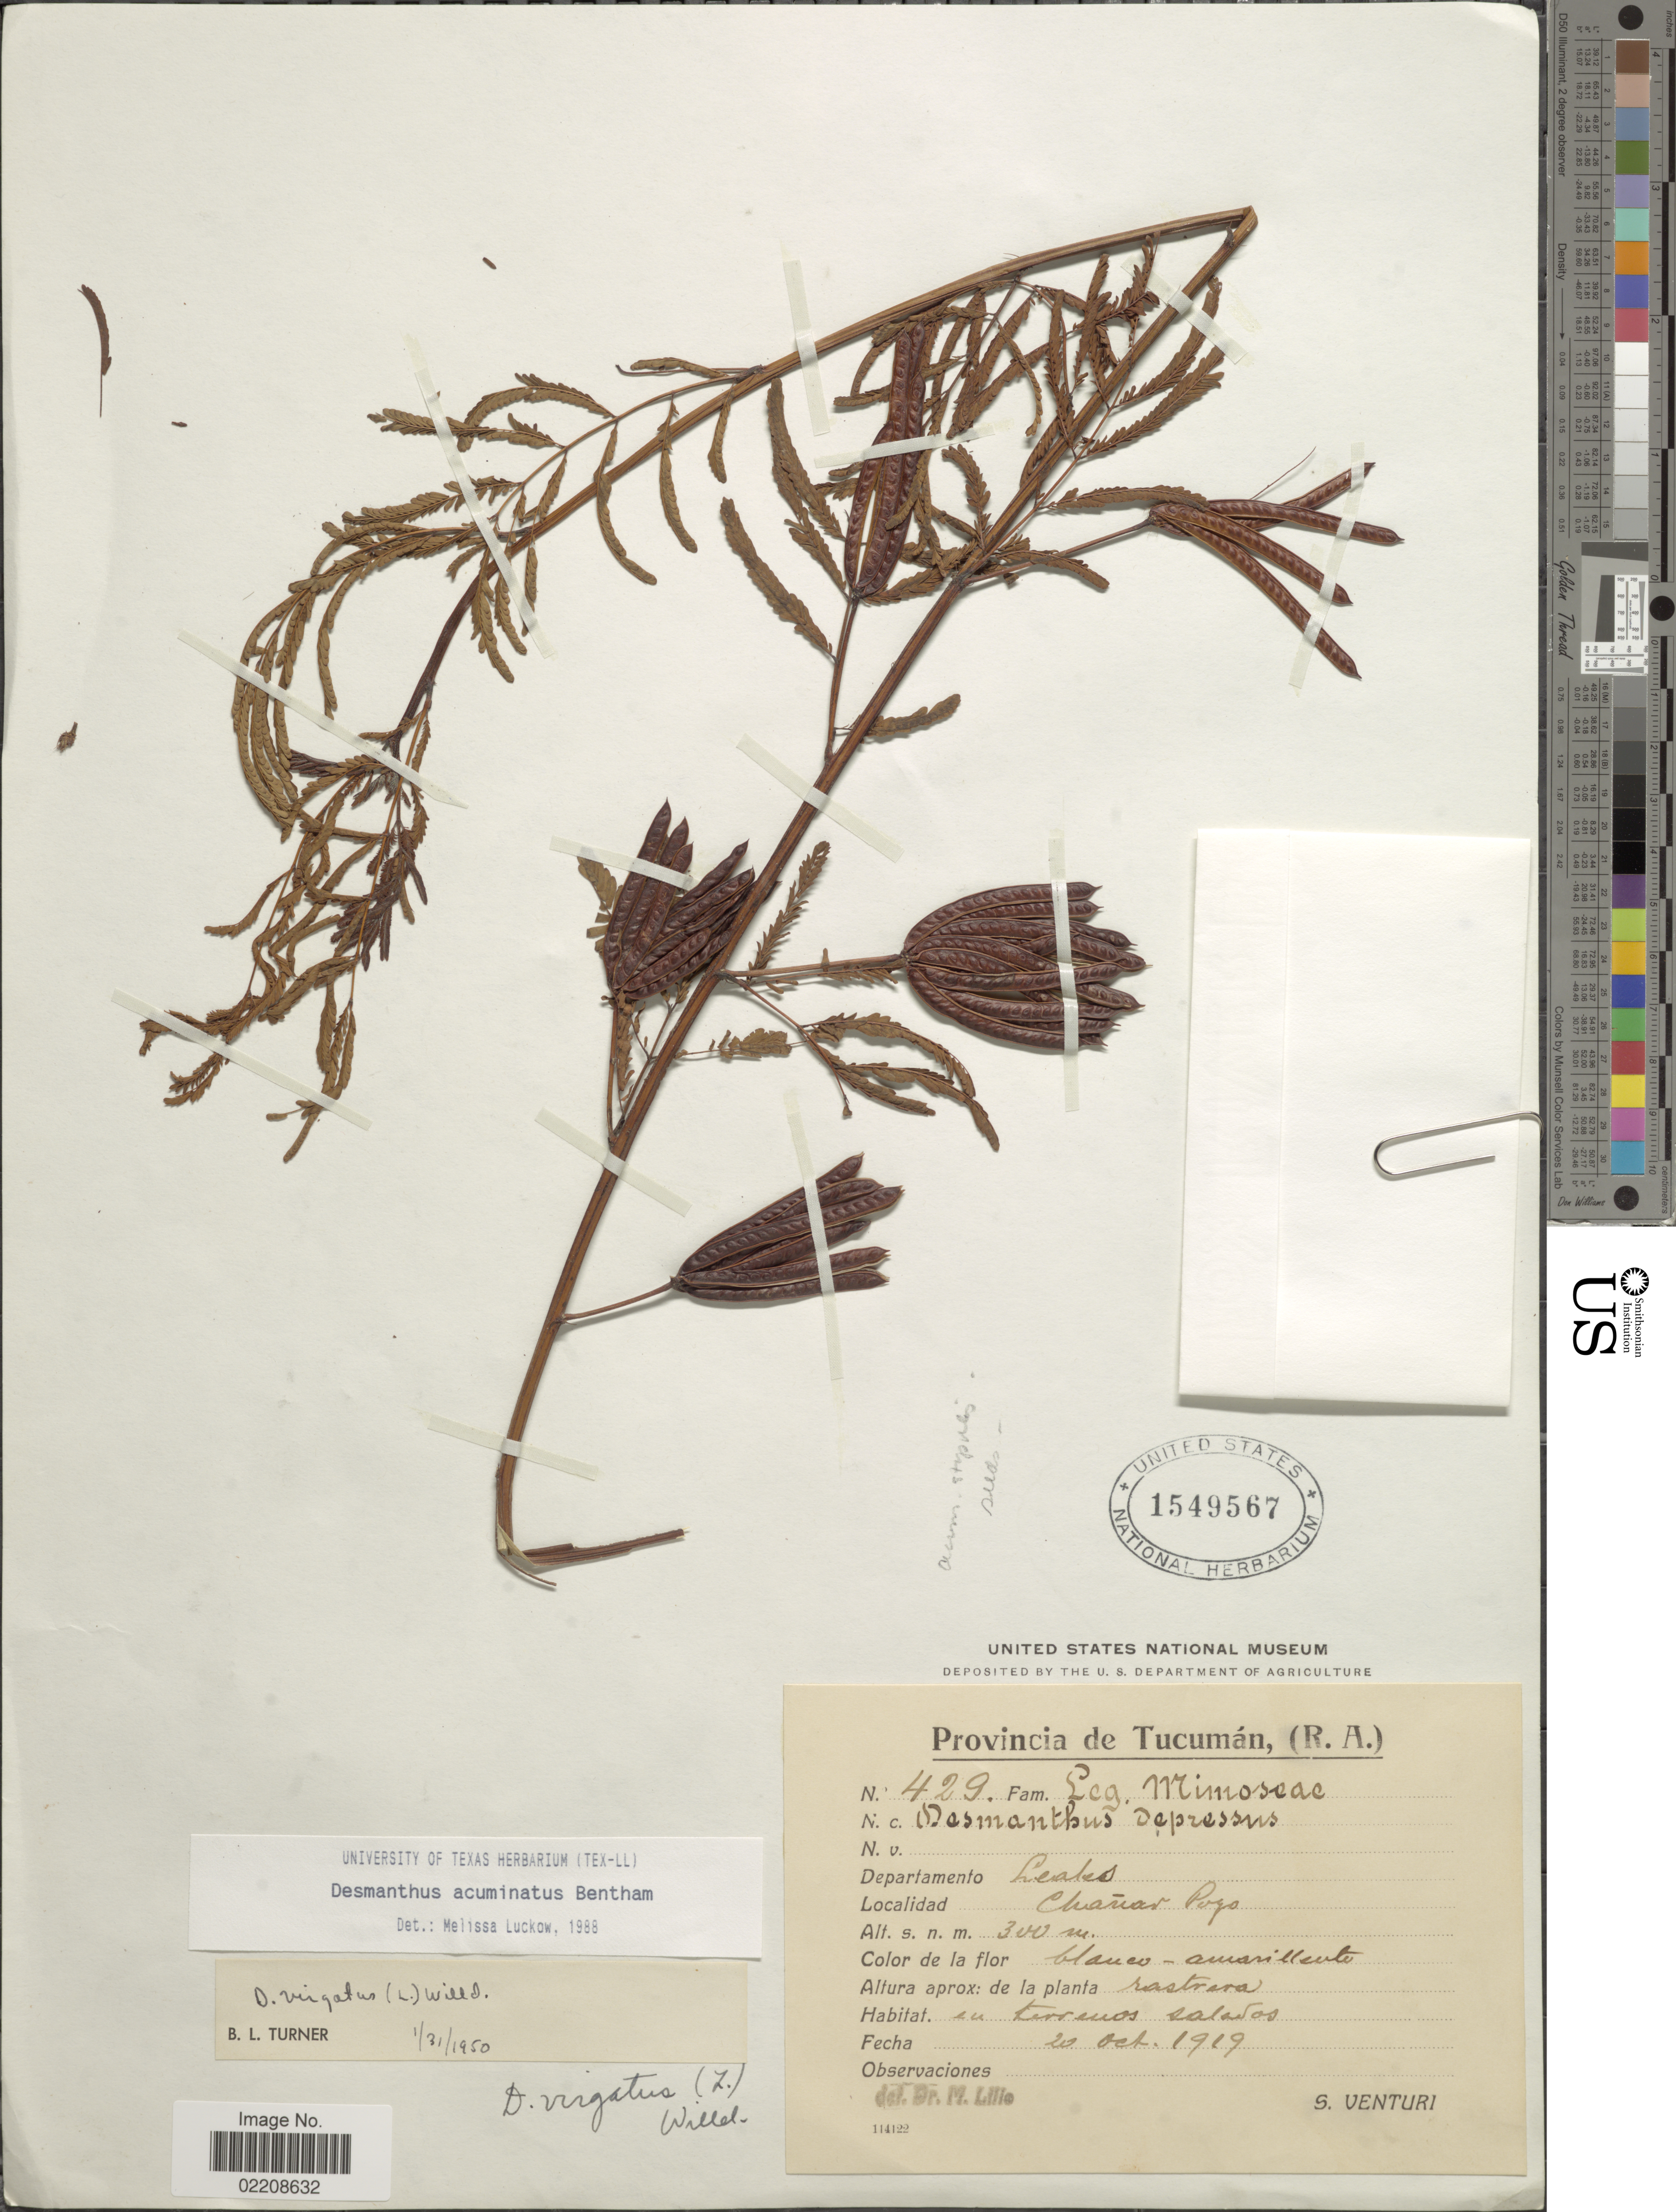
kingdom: Plantae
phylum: Tracheophyta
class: Magnoliopsida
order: Fabales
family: Fabaceae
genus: Desmanthus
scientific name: Desmanthus acuminatus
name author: Benth.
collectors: S. Venturi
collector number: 429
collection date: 1919-10-20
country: Argentina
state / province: Tucuman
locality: Provincia de Tucumán, (R.A.). Departamento Leales. Chañar Pozo.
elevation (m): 300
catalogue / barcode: US 1549567